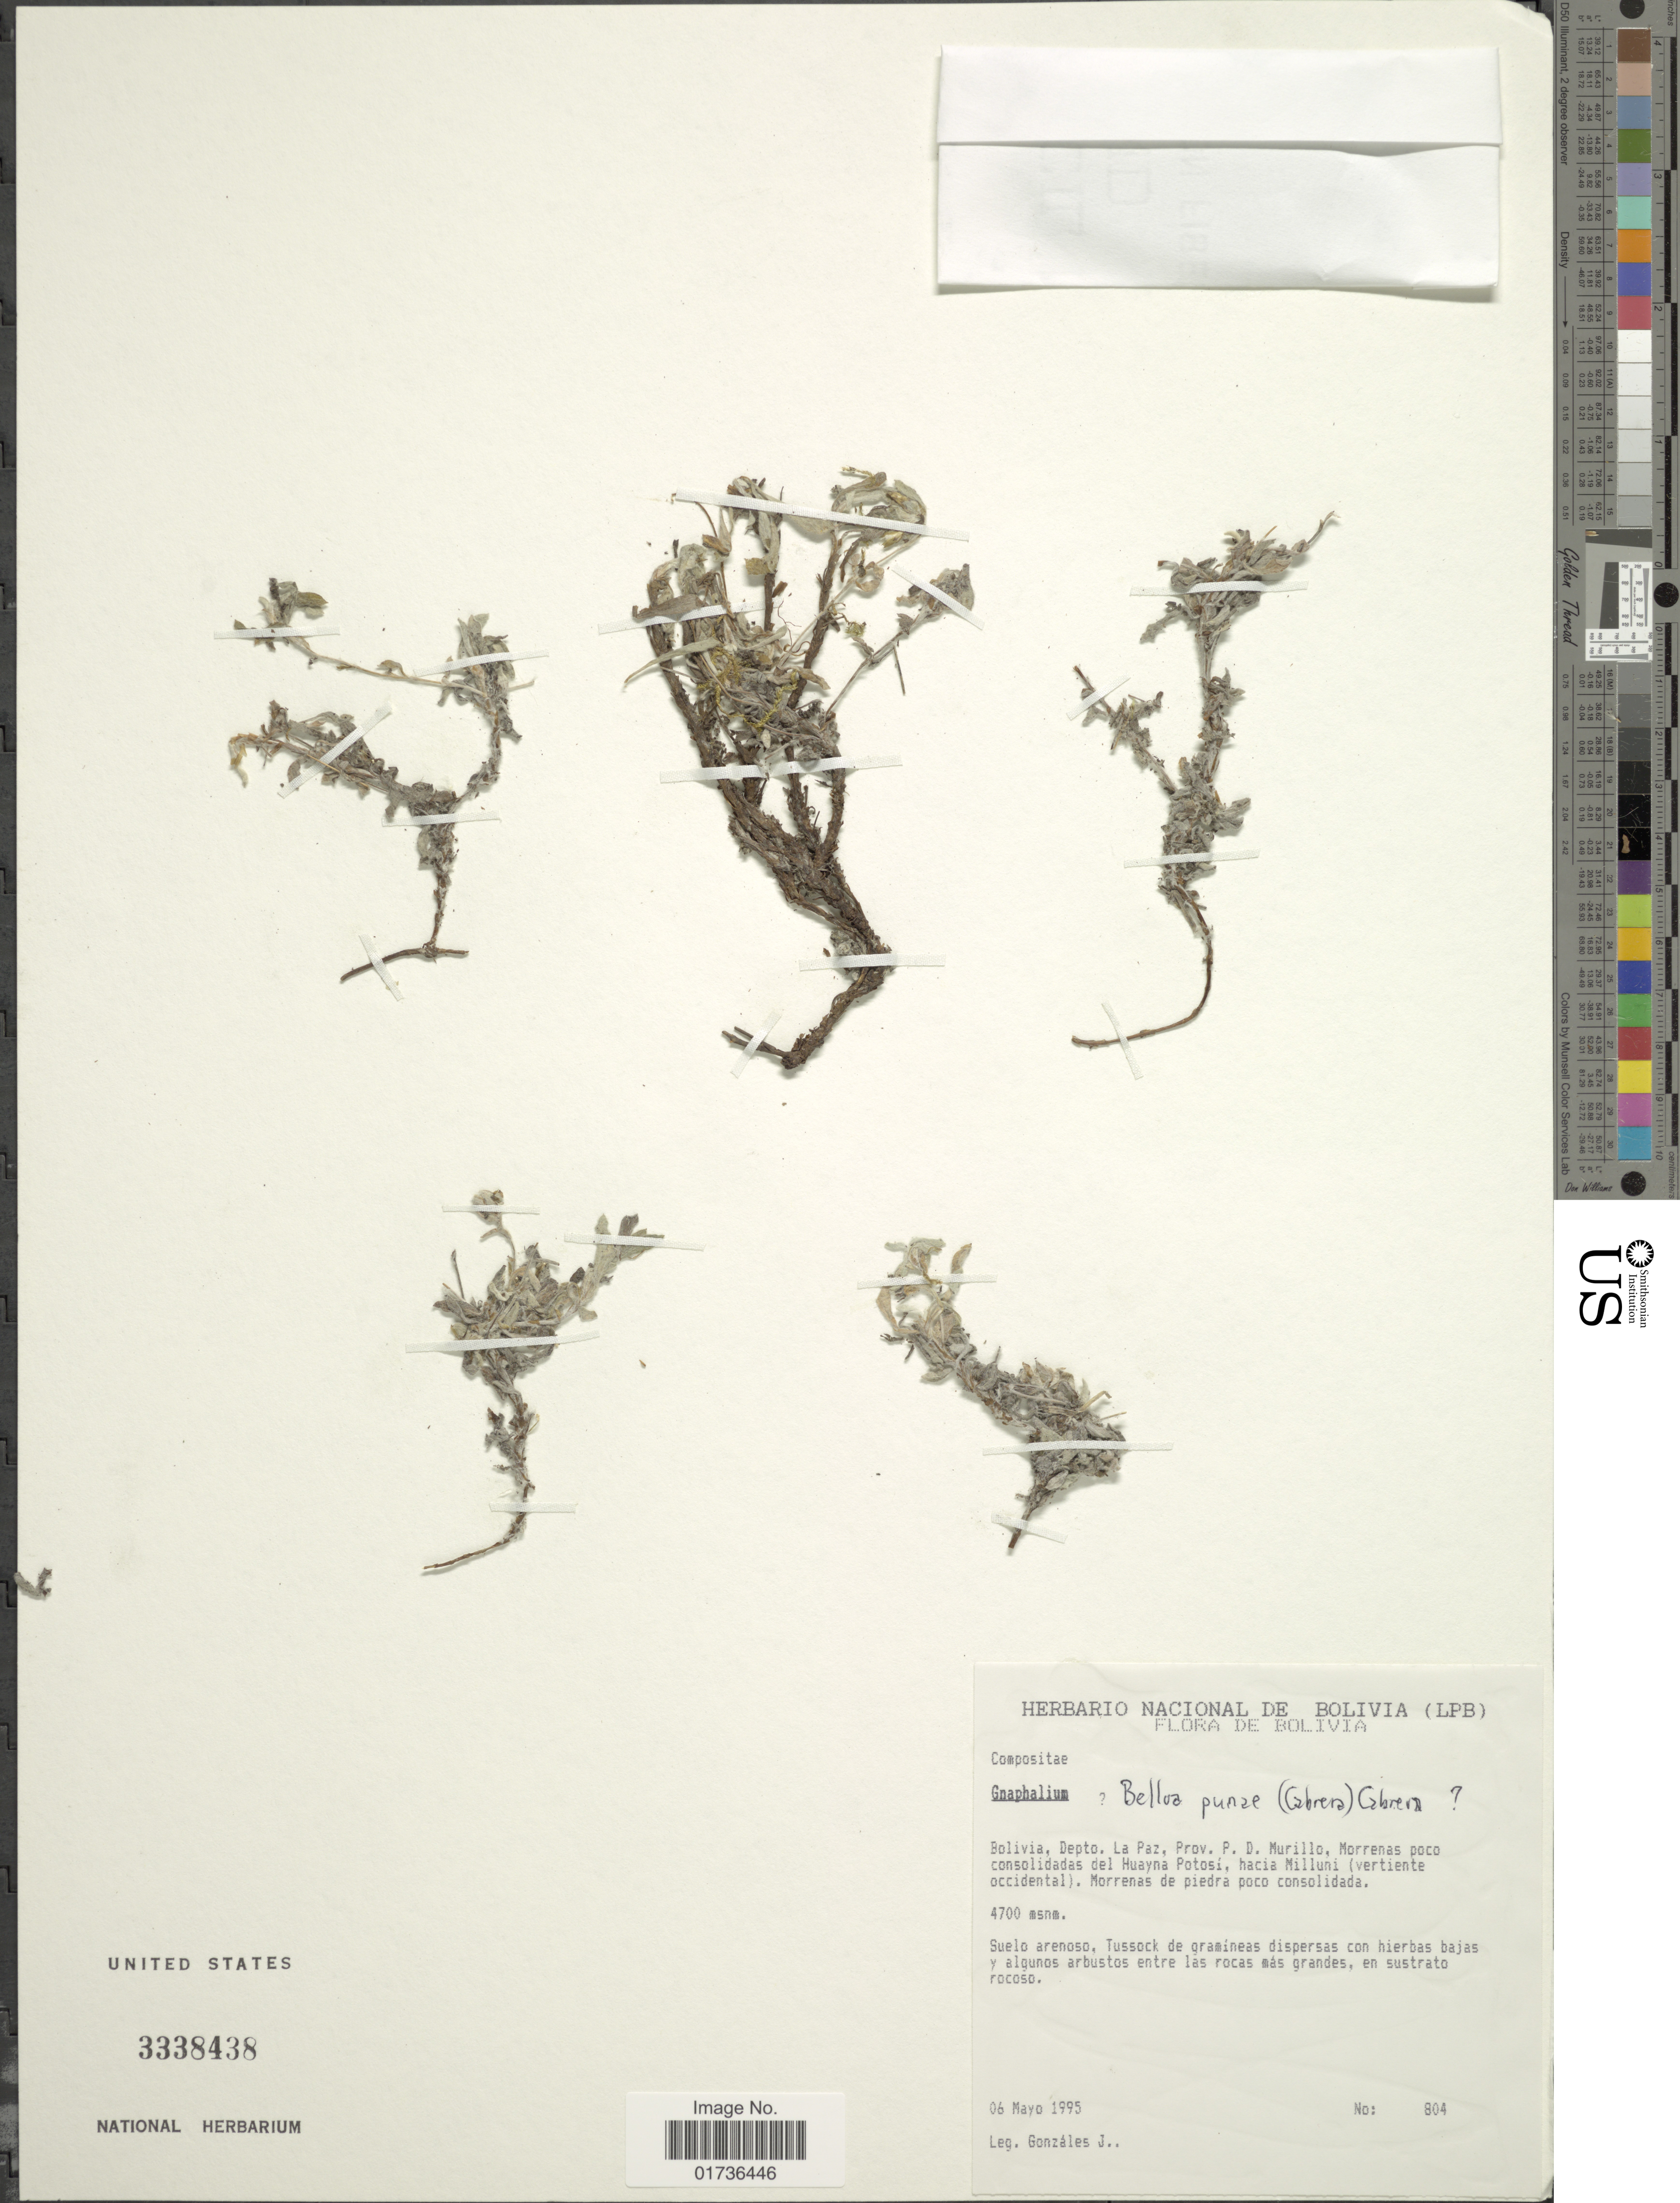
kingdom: Plantae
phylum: Tracheophyta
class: Magnoliopsida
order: Asterales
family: Asteraceae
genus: Mniodes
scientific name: Mniodes subspicata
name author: (Wedd.) S.E. Freire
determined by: Dillon, M. O.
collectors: J. Gonzales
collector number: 804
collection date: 1995-05-06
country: Bolivia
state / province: La Paz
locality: Depto. La Paz, Prov. P.D. Murillo, Morrenas poco consolidadas del Huayna Potosí, hacia Milluni (vertiente occidental) Morrenas de piedra poco consolidada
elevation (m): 4700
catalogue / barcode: US 3338438